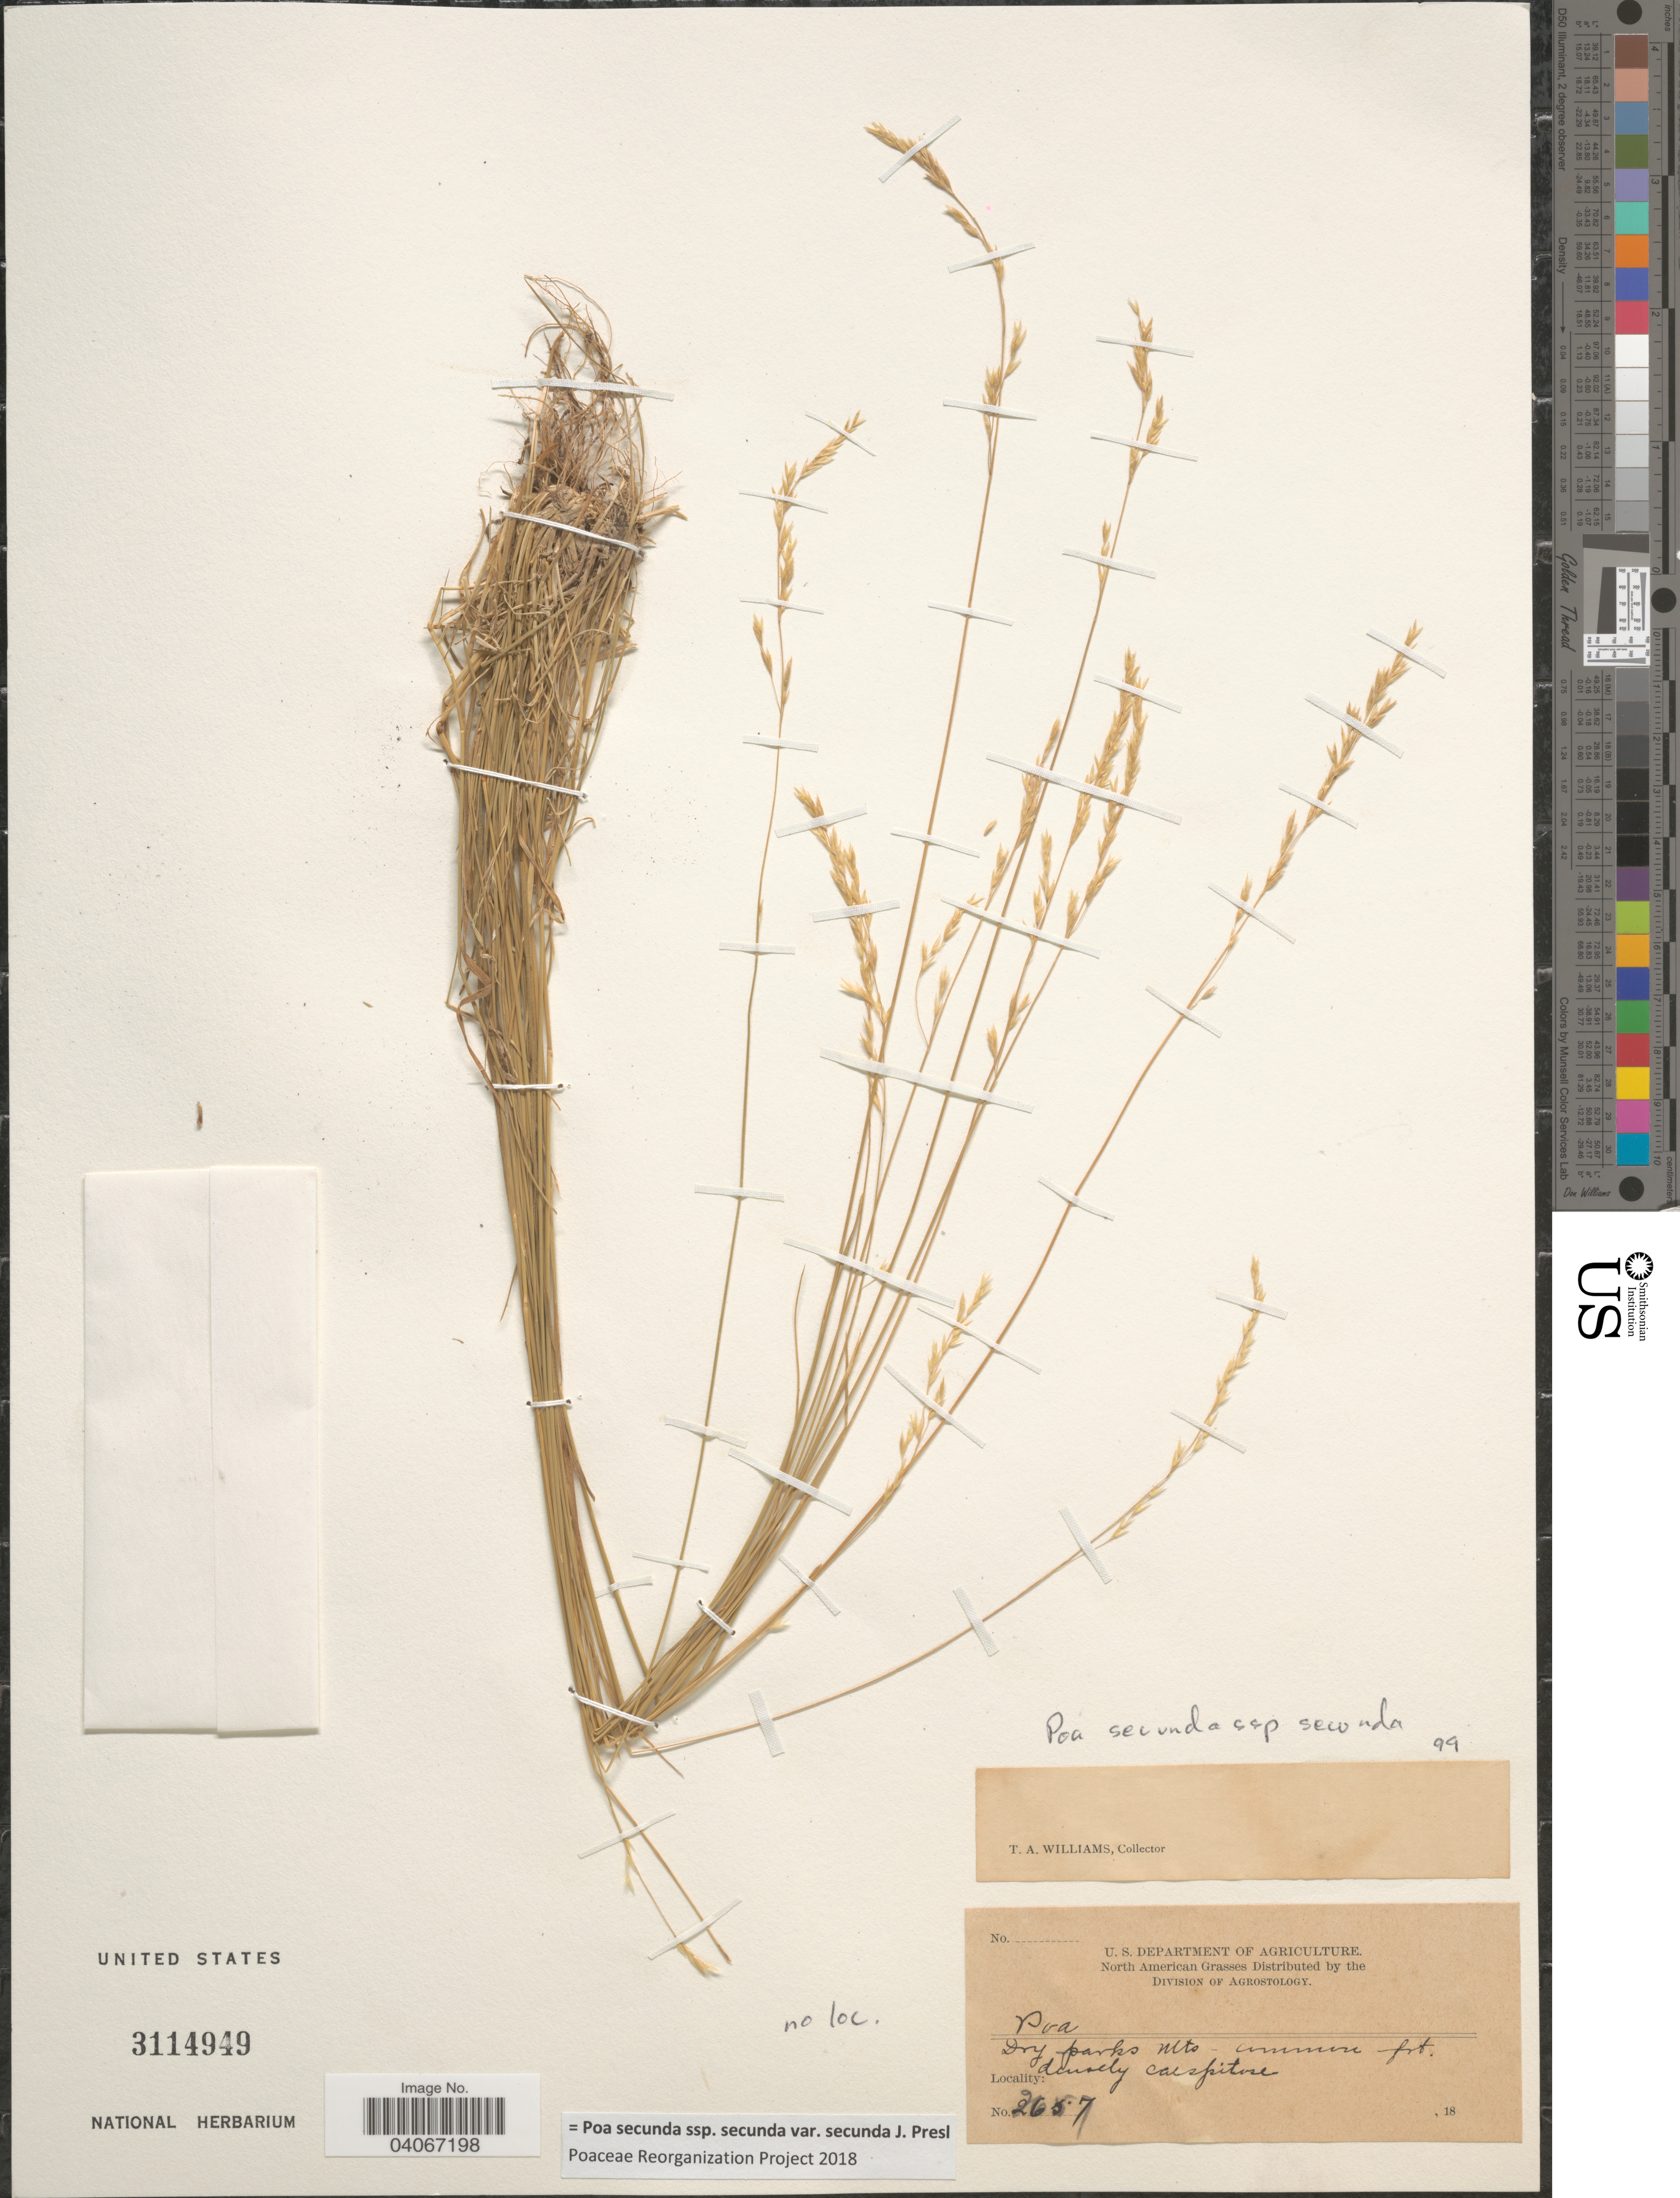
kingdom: Plantae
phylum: Tracheophyta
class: Liliopsida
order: Poales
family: Poaceae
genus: Poa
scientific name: Poa secunda subsp. secunda var. secunda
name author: J. Presl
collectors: T. Williams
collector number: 2657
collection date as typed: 18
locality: Dry parks Mts.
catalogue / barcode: US 3114949